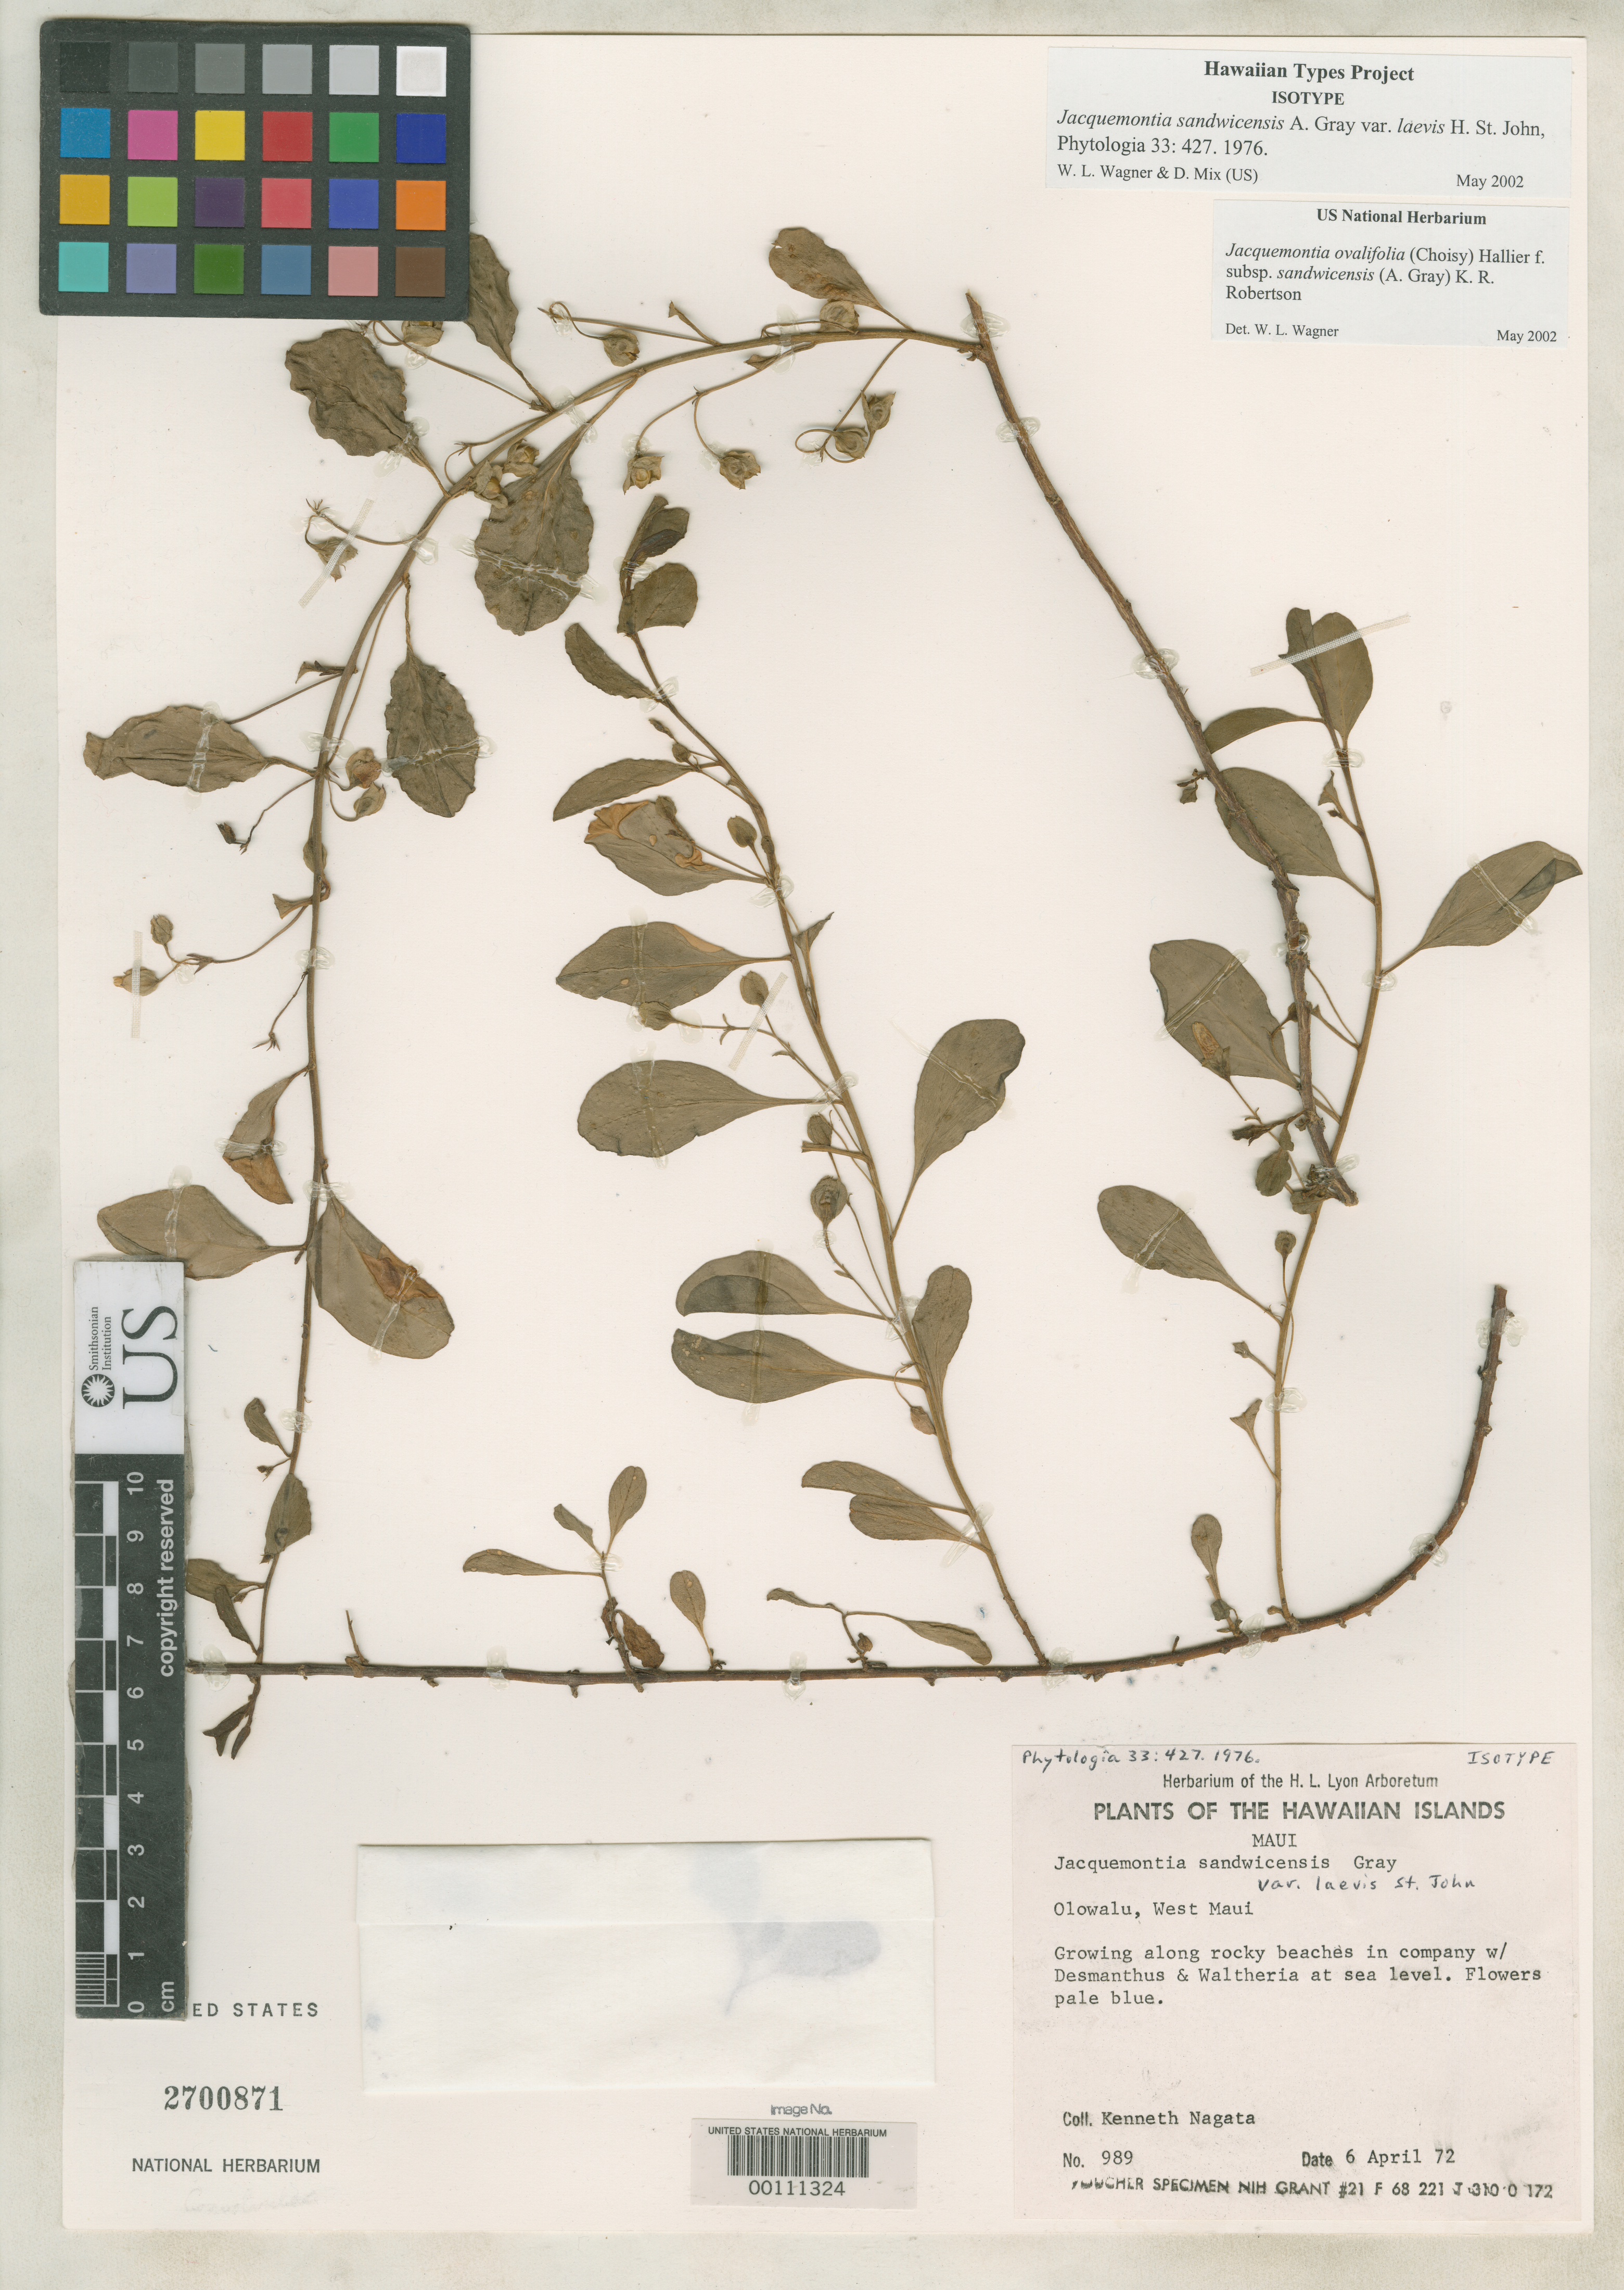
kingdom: Plantae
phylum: Tracheophyta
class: Magnoliopsida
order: Solanales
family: Convolvulaceae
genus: Jacquemontia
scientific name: Jacquemontia sandwicensis var. laevis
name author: H. St. John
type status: Isotype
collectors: K. Nagata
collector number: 989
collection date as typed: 06 Apr 1972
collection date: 1972-04-06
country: United States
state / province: Hawaii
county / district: Maui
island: Maui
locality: Olowalu.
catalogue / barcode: US 2700871